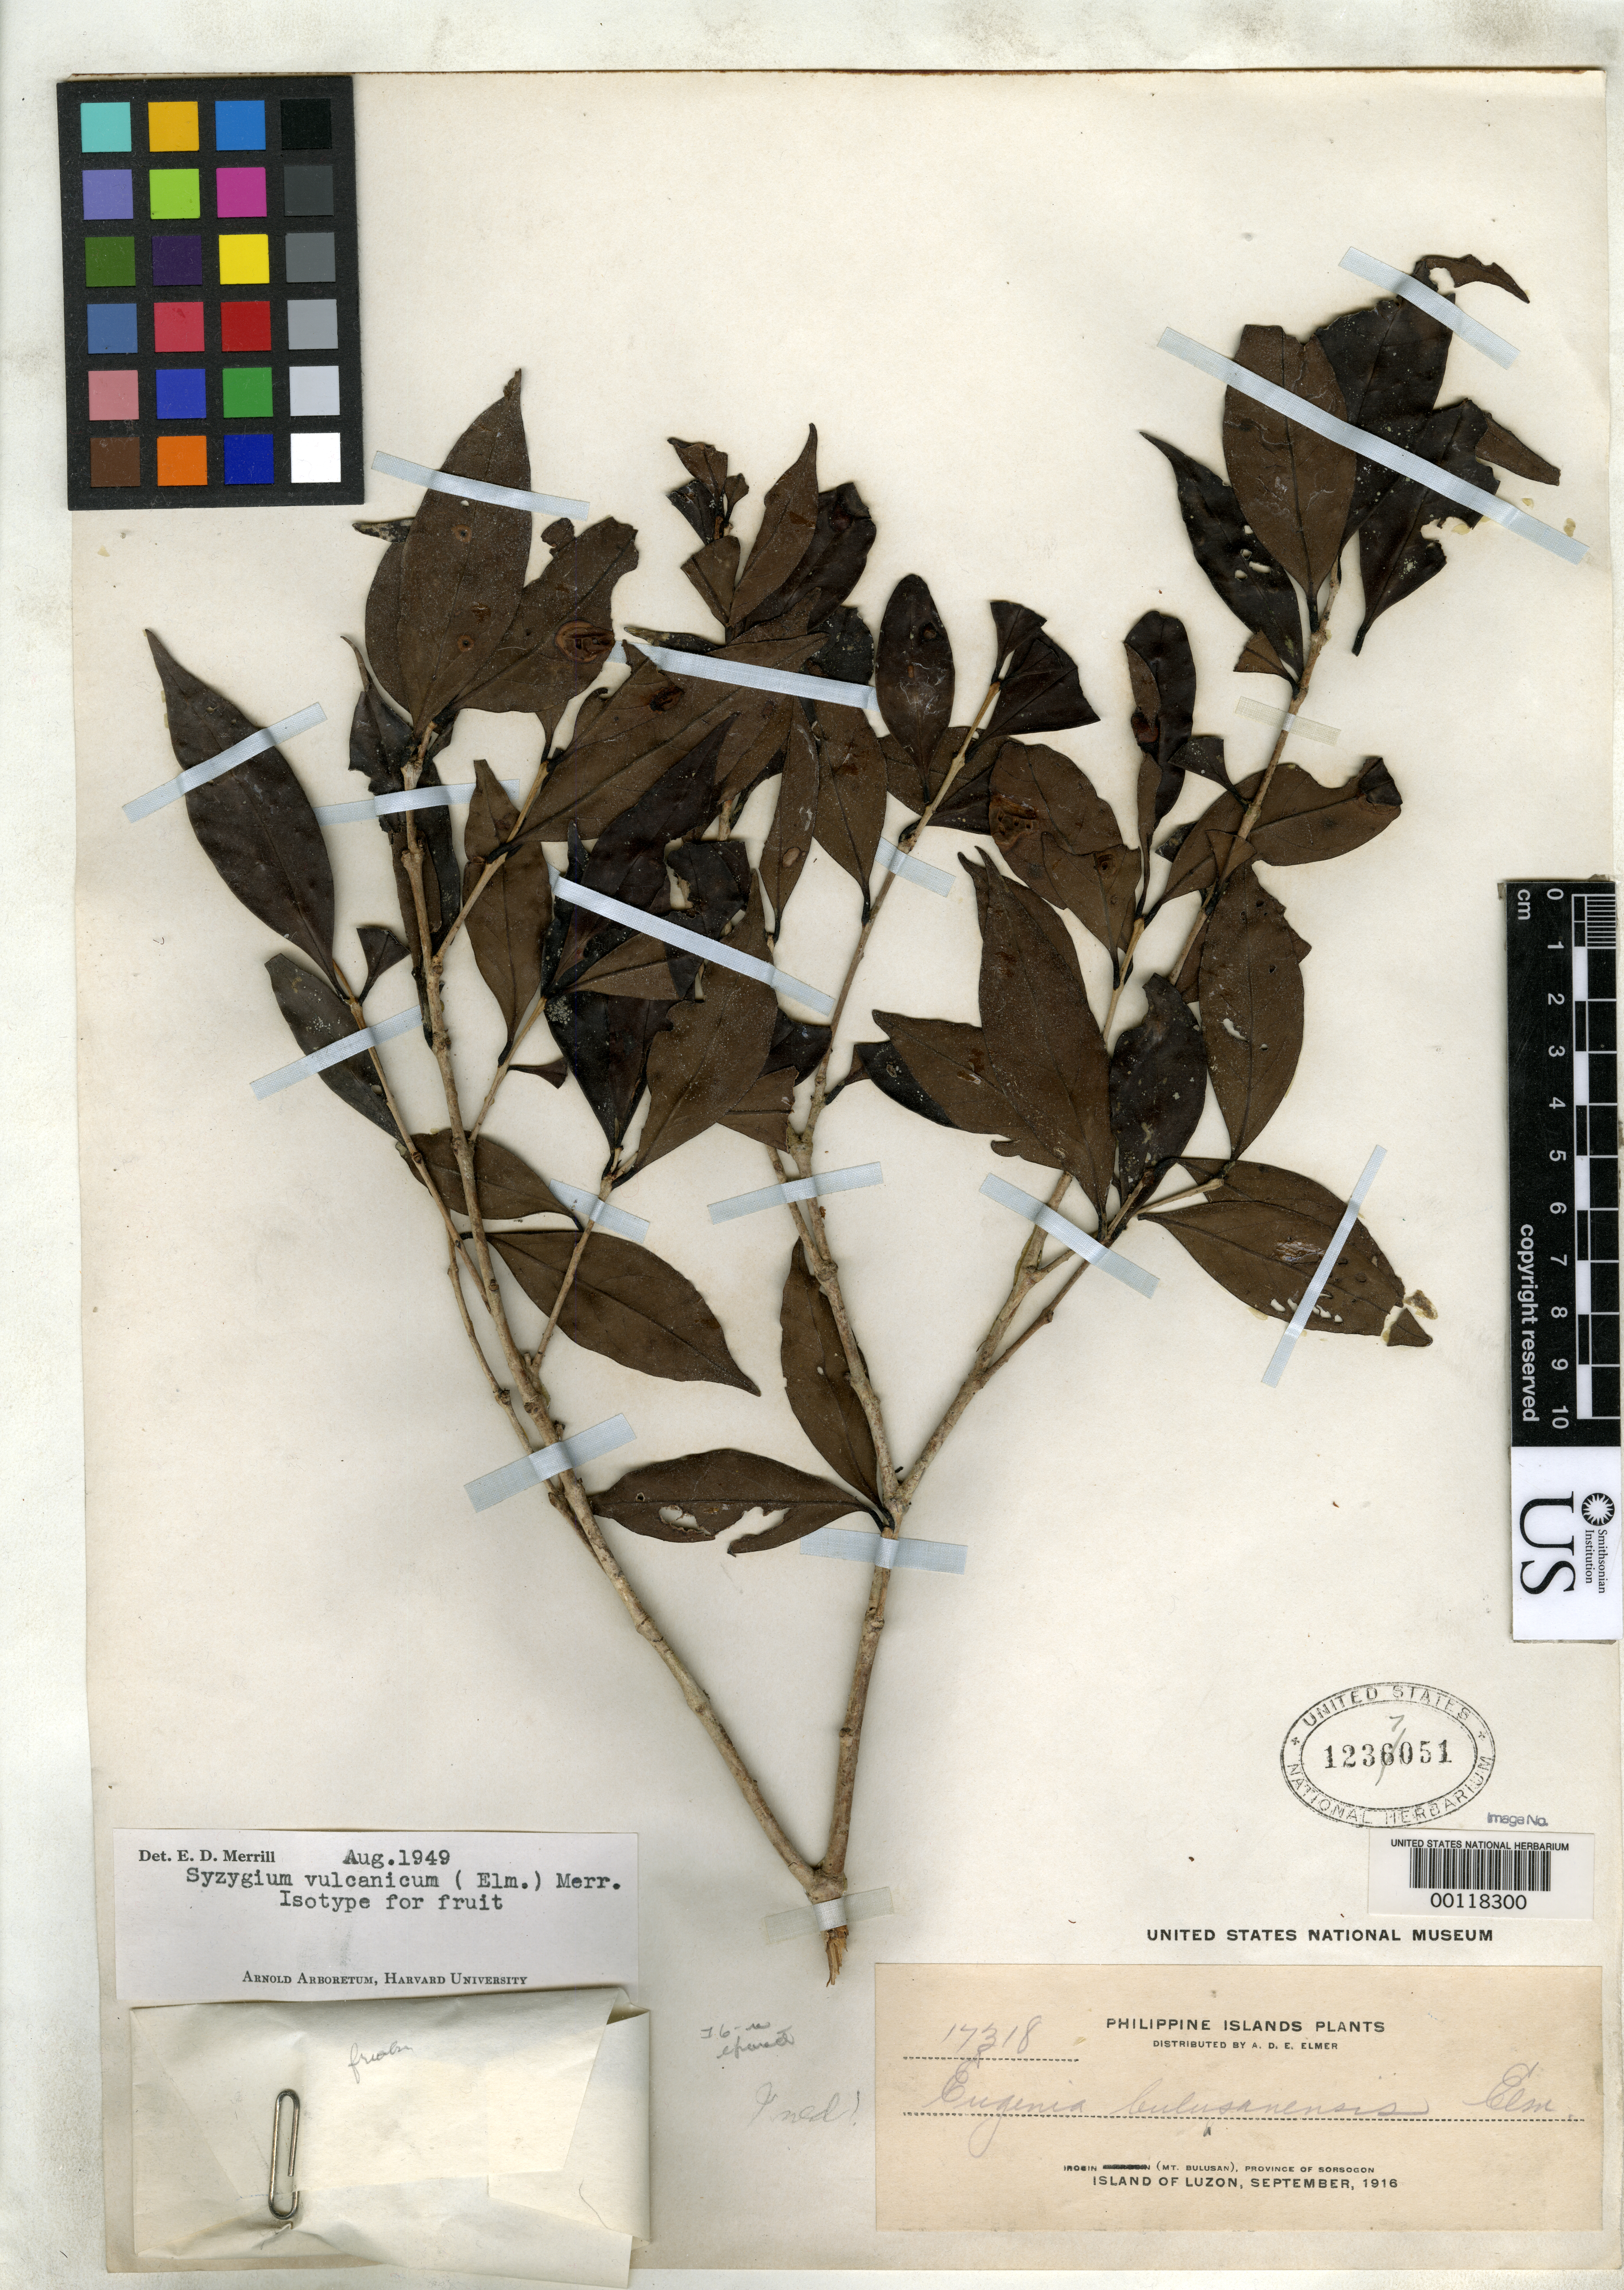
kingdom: Plantae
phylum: Tracheophyta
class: Magnoliopsida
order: Myrtales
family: Myrtaceae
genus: Syzygium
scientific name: Syzygium vulcanicum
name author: Elmer ex Merr.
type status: Syntype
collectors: A. D. E. Elmer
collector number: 17318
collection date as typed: Sep 1916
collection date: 1916-09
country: Philippines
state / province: Bicol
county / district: Sorsogon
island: Luzon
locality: Irosin, Mt. Bulusan.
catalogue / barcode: US 1237051